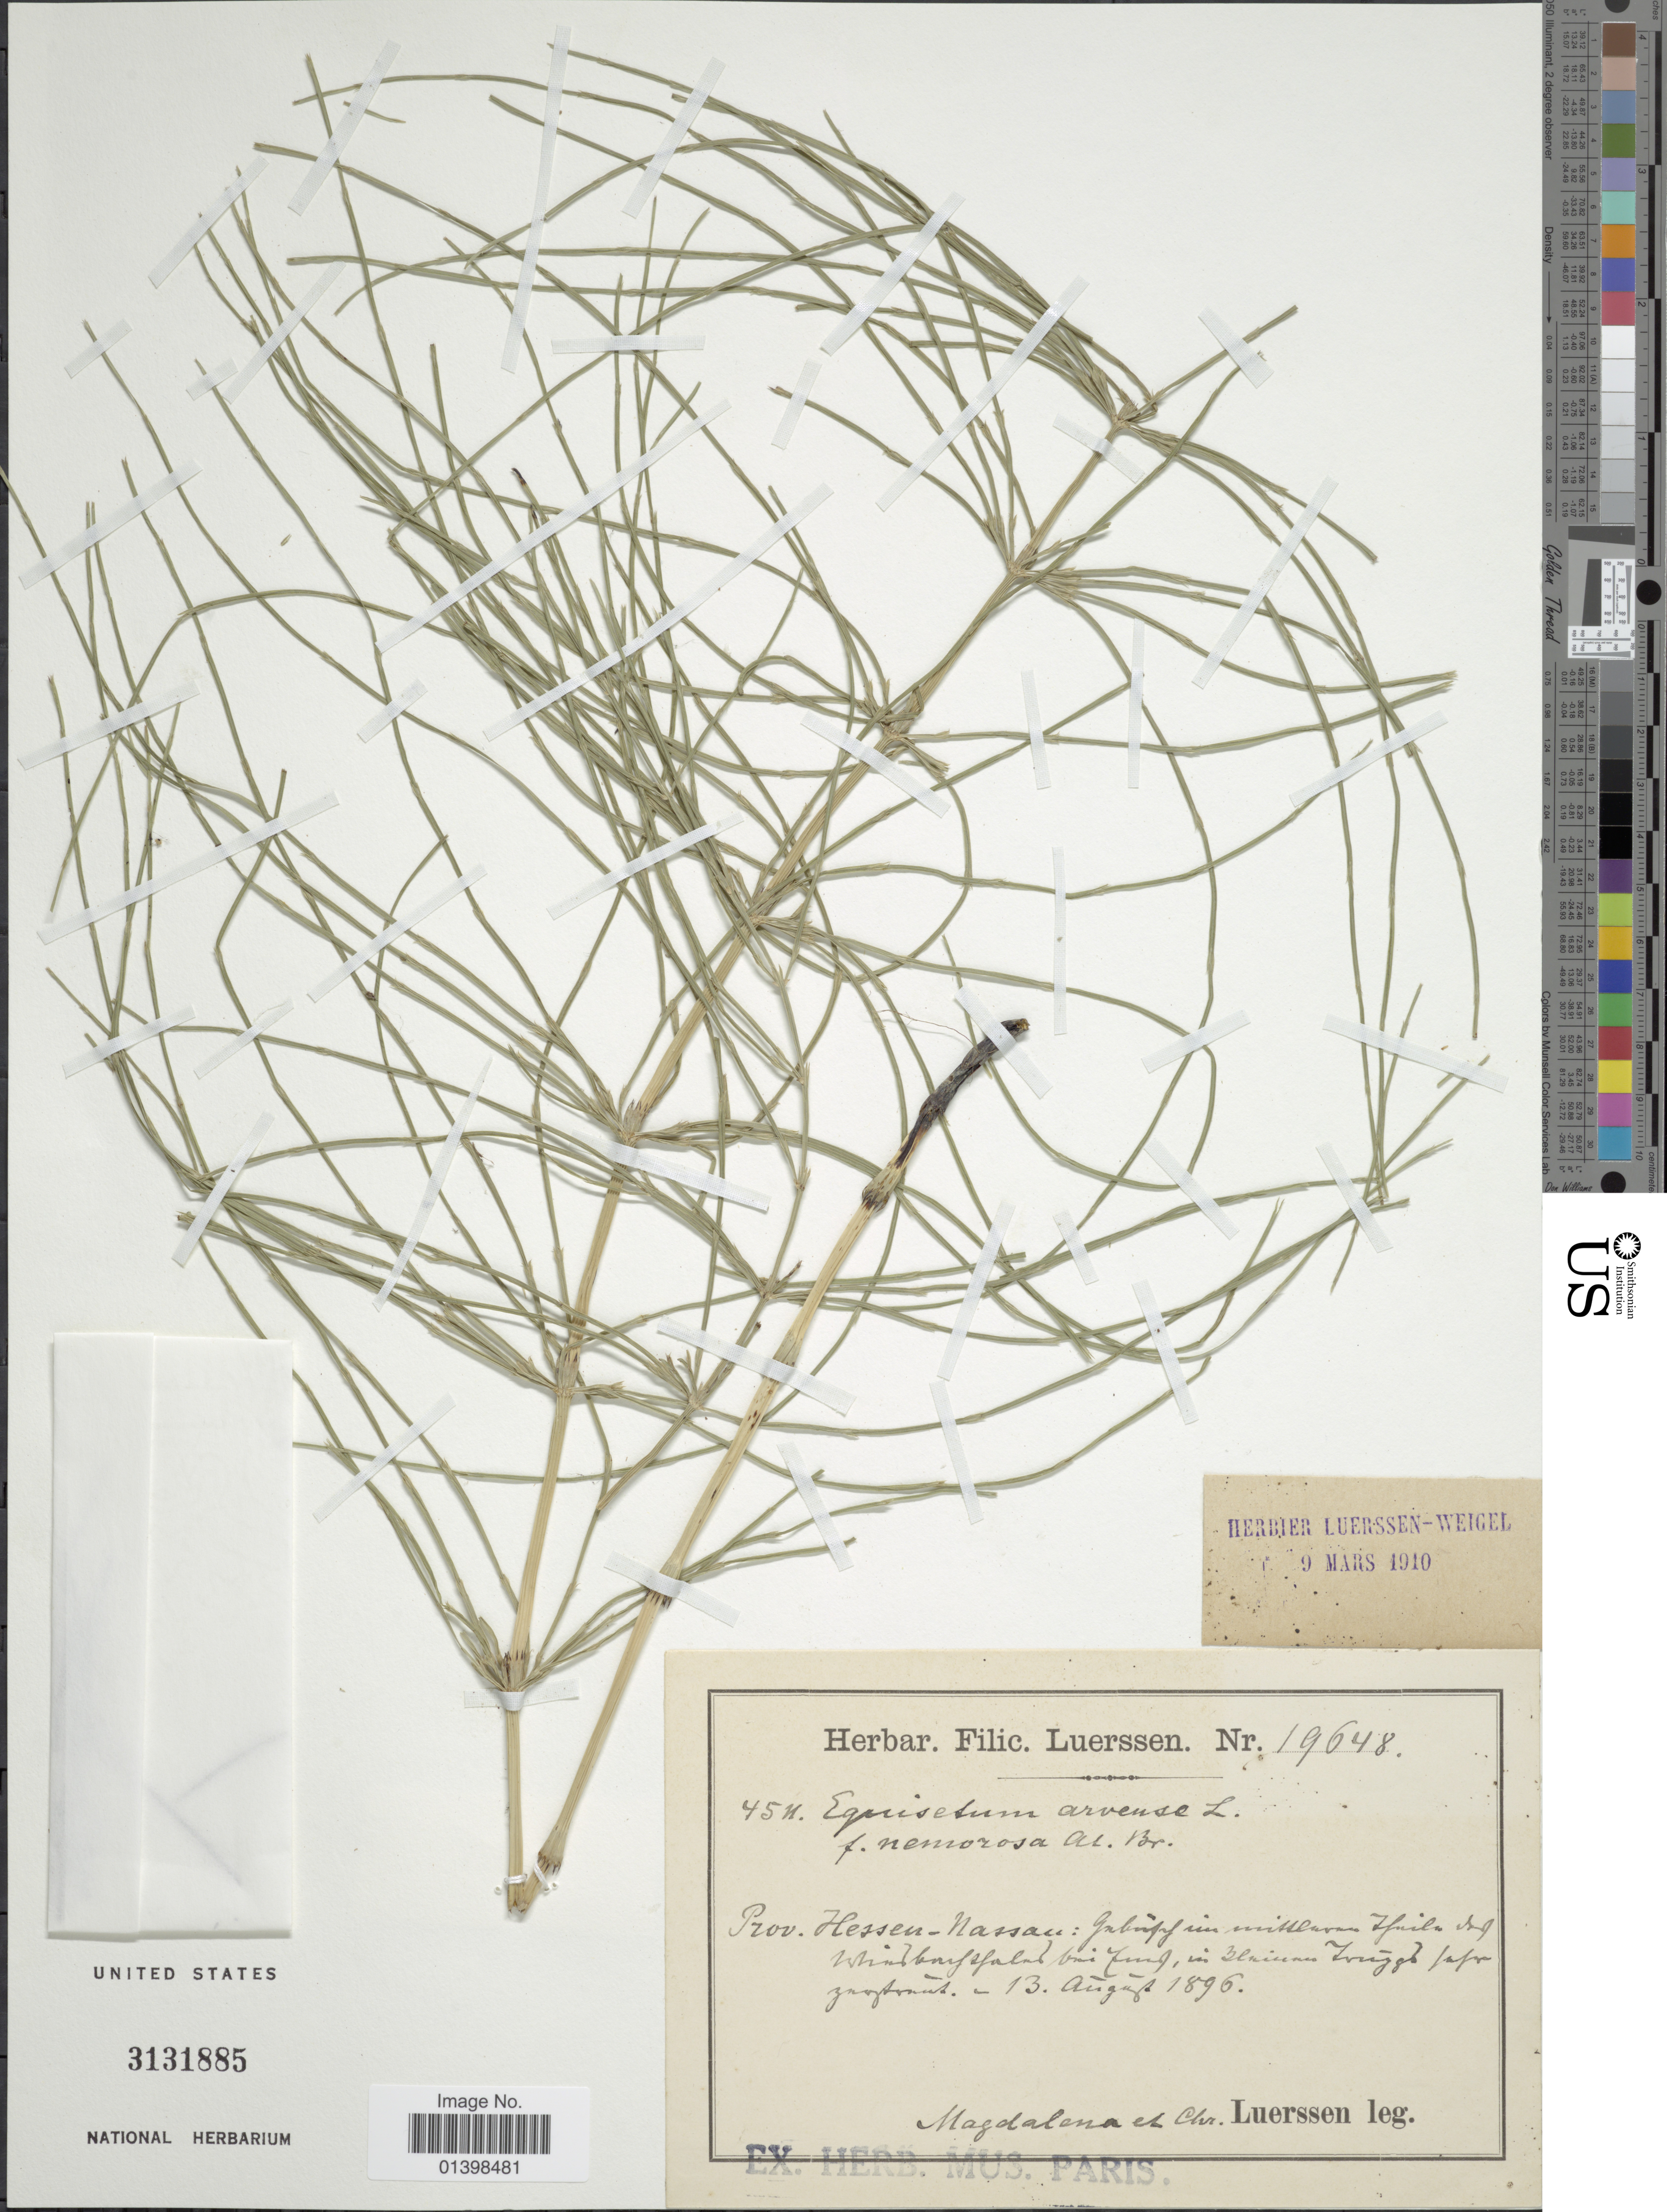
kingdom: Plantae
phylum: Tracheophyta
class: Polypodiopsida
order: Equisetales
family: Equisetaceae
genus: Equisetum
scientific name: Equisetum arvense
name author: L.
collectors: M. Luerssen & C. Luerssen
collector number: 4511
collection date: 1896-08-13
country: Germany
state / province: Hesse / Rhineland-Palatinate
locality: Nassau: [illegible text]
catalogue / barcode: US 3131885